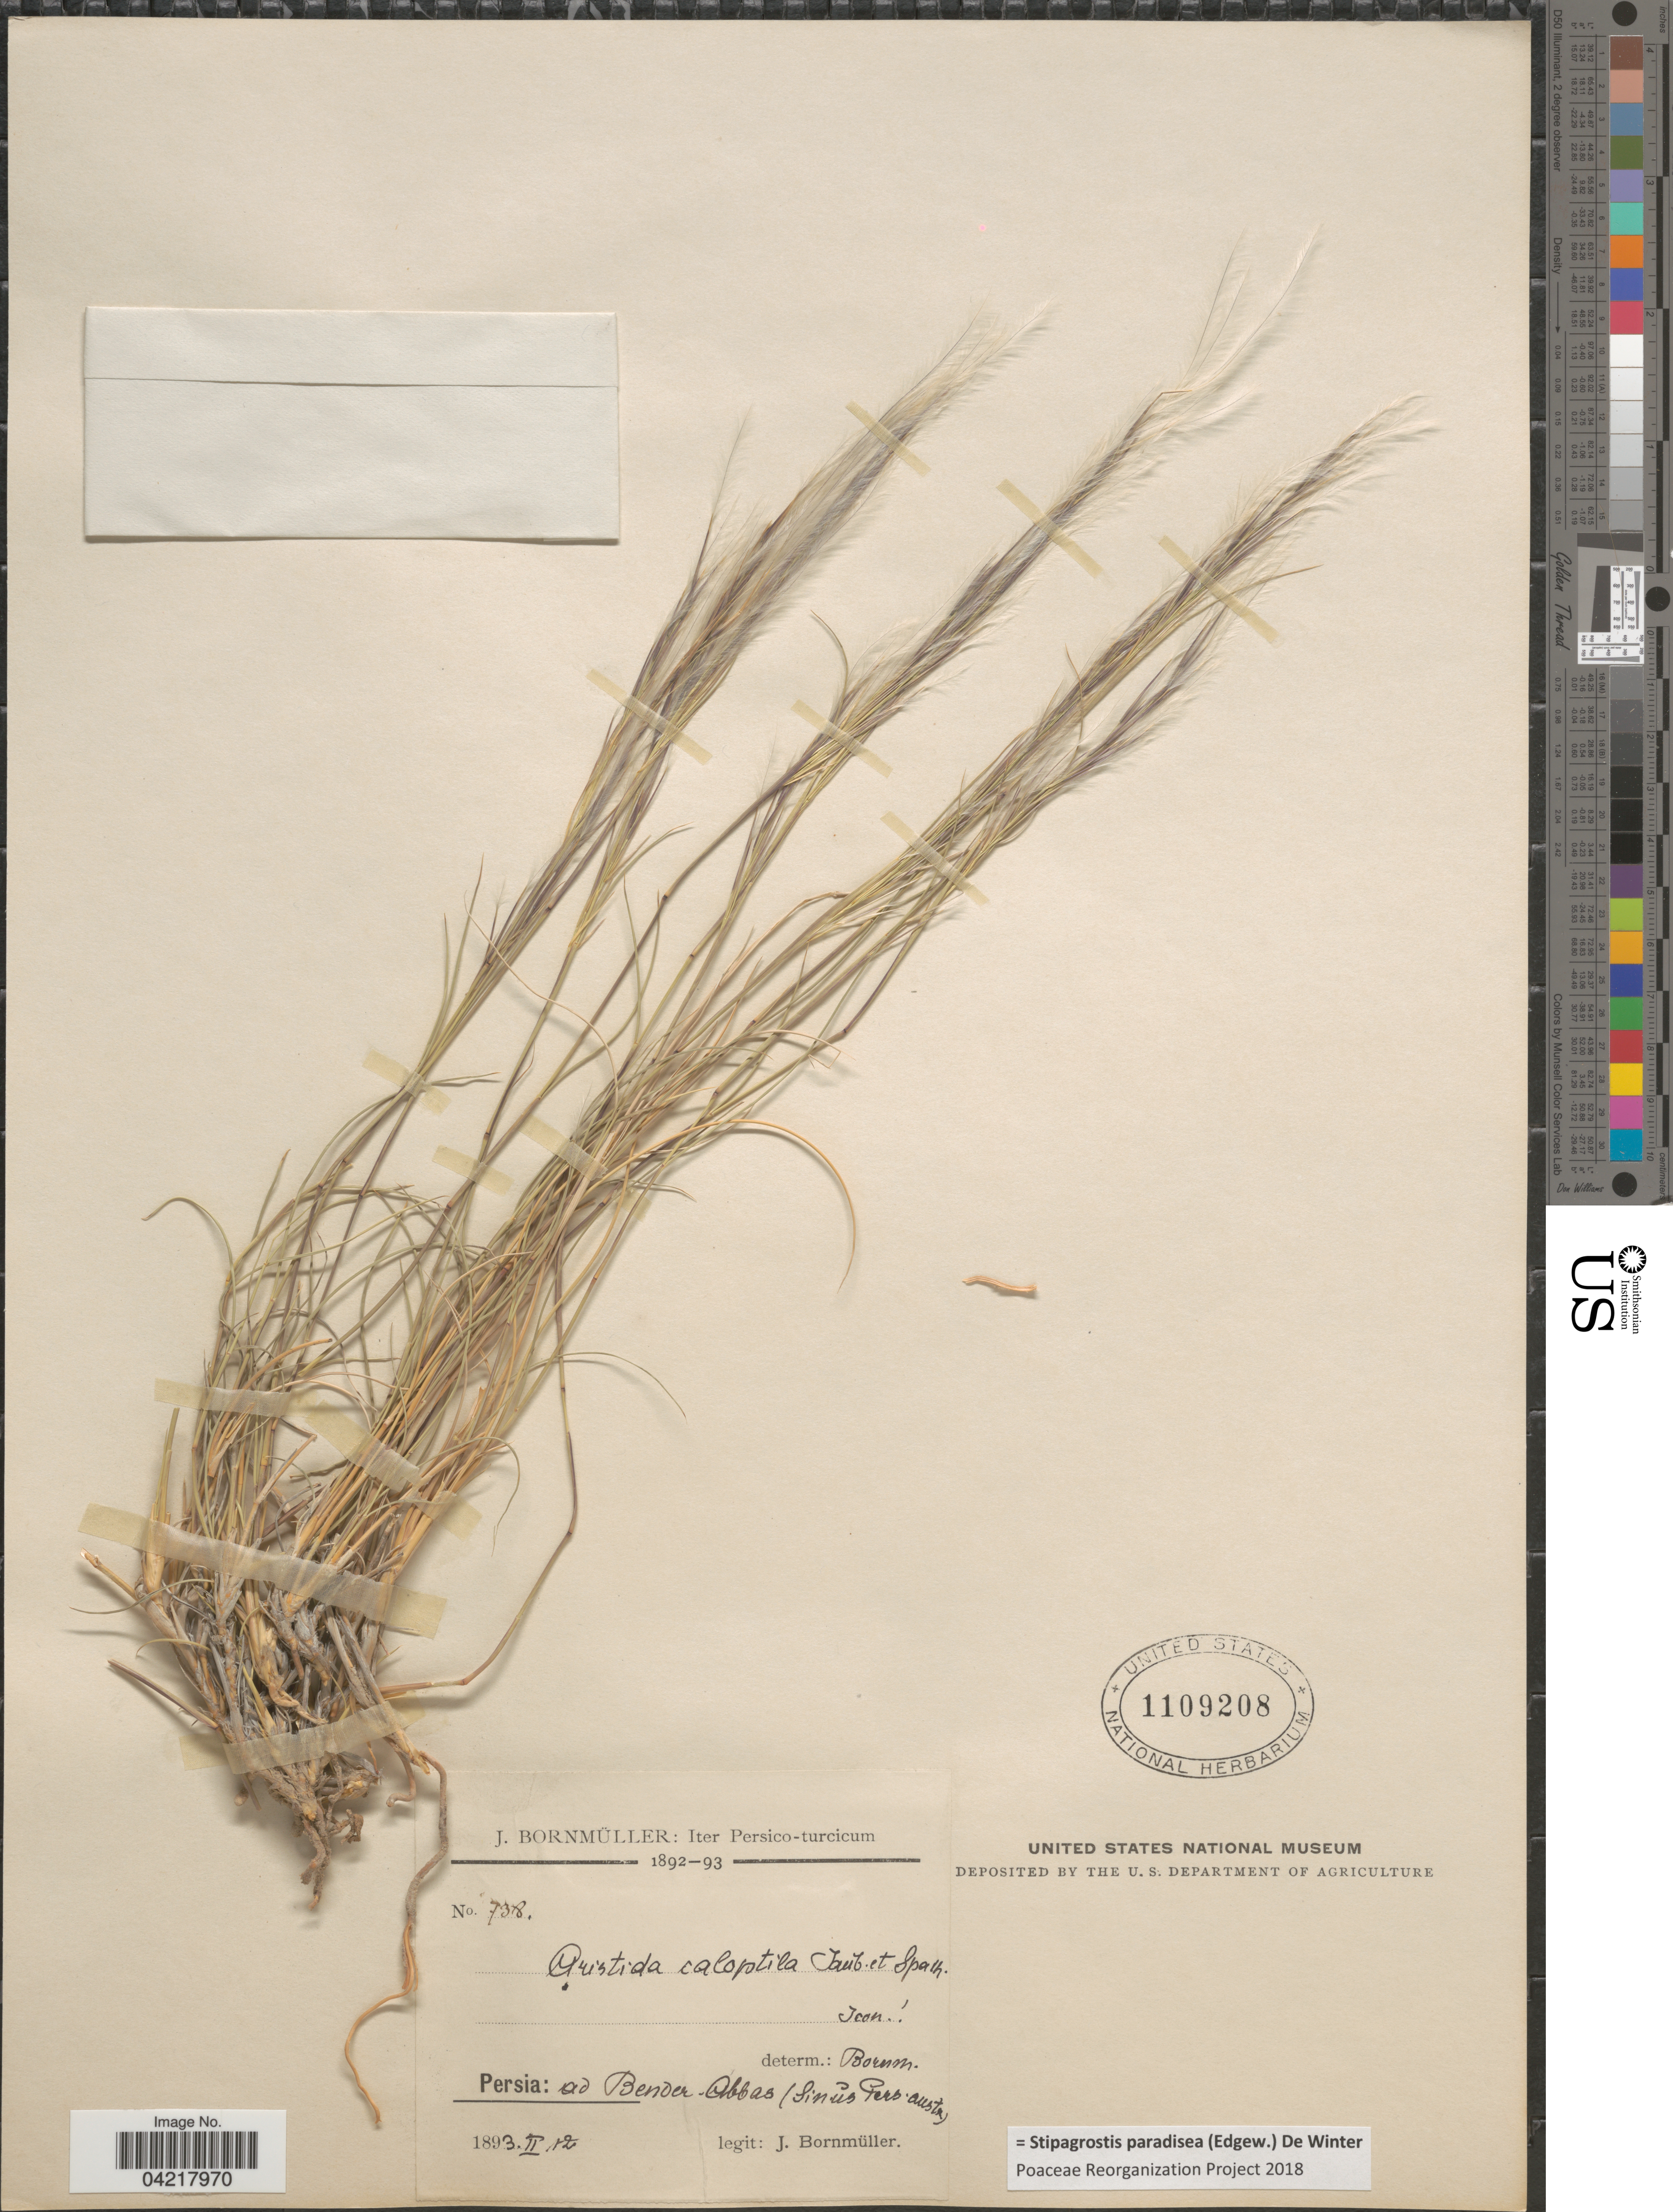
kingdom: Plantae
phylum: Tracheophyta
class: Liliopsida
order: Poales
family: Poaceae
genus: Stipagrostis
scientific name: Stipagrostis paradisea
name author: (Edgew.) De Winter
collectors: J. Bornmüller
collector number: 738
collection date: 1893-02-12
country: Iran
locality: Iter Perisco-turcicum. Persia: ad Bender-Abbas (Sinus Pers. austr.).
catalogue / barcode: US 1109208